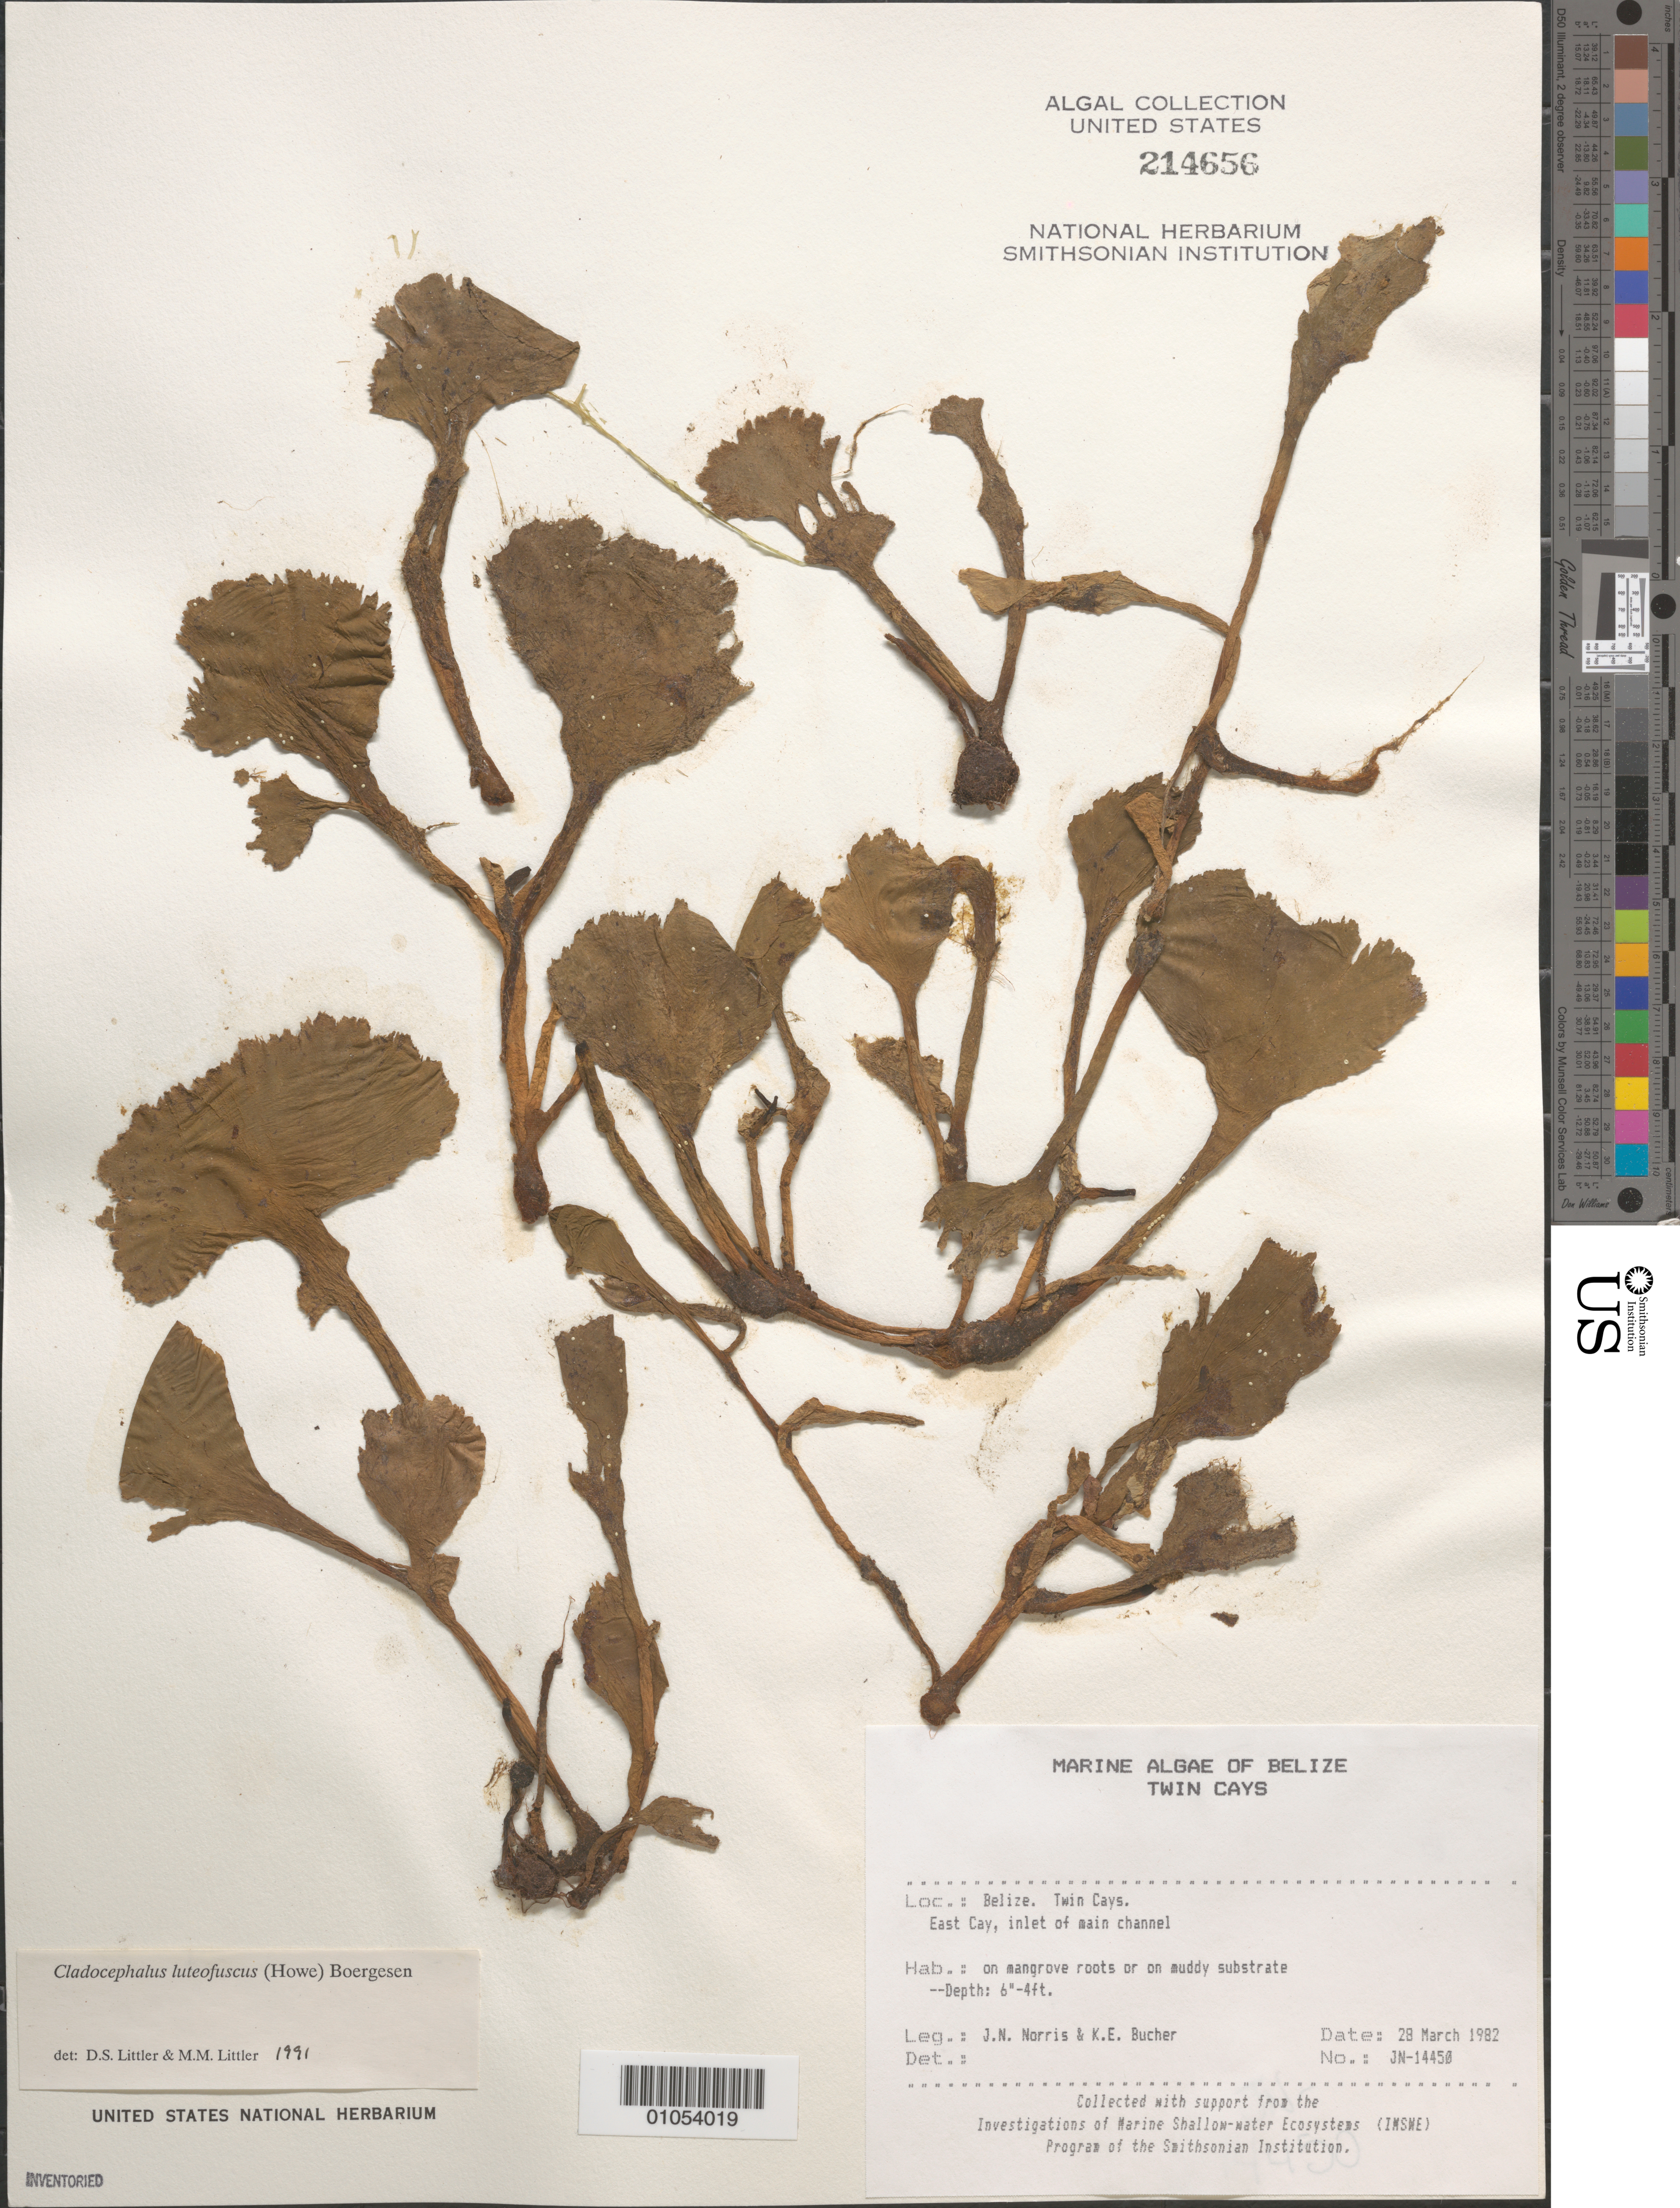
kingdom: Plantae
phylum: Chlorophyta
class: Ulvophyceae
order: Bryopsidales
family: Dichotomosiphonaceae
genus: Cladocephalus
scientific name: Cladocephalus luteofuscus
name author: (P. Crouan & H. Crouan) Børgesen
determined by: Littler, D. S.; Littler, M. M.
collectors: J. N. Norris & K. E. Bucher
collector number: JN-14450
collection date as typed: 28 Mar 1982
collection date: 1982-03-28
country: Belize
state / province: Stann Creek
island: East Cay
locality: Inlet of main channel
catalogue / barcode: US 214656